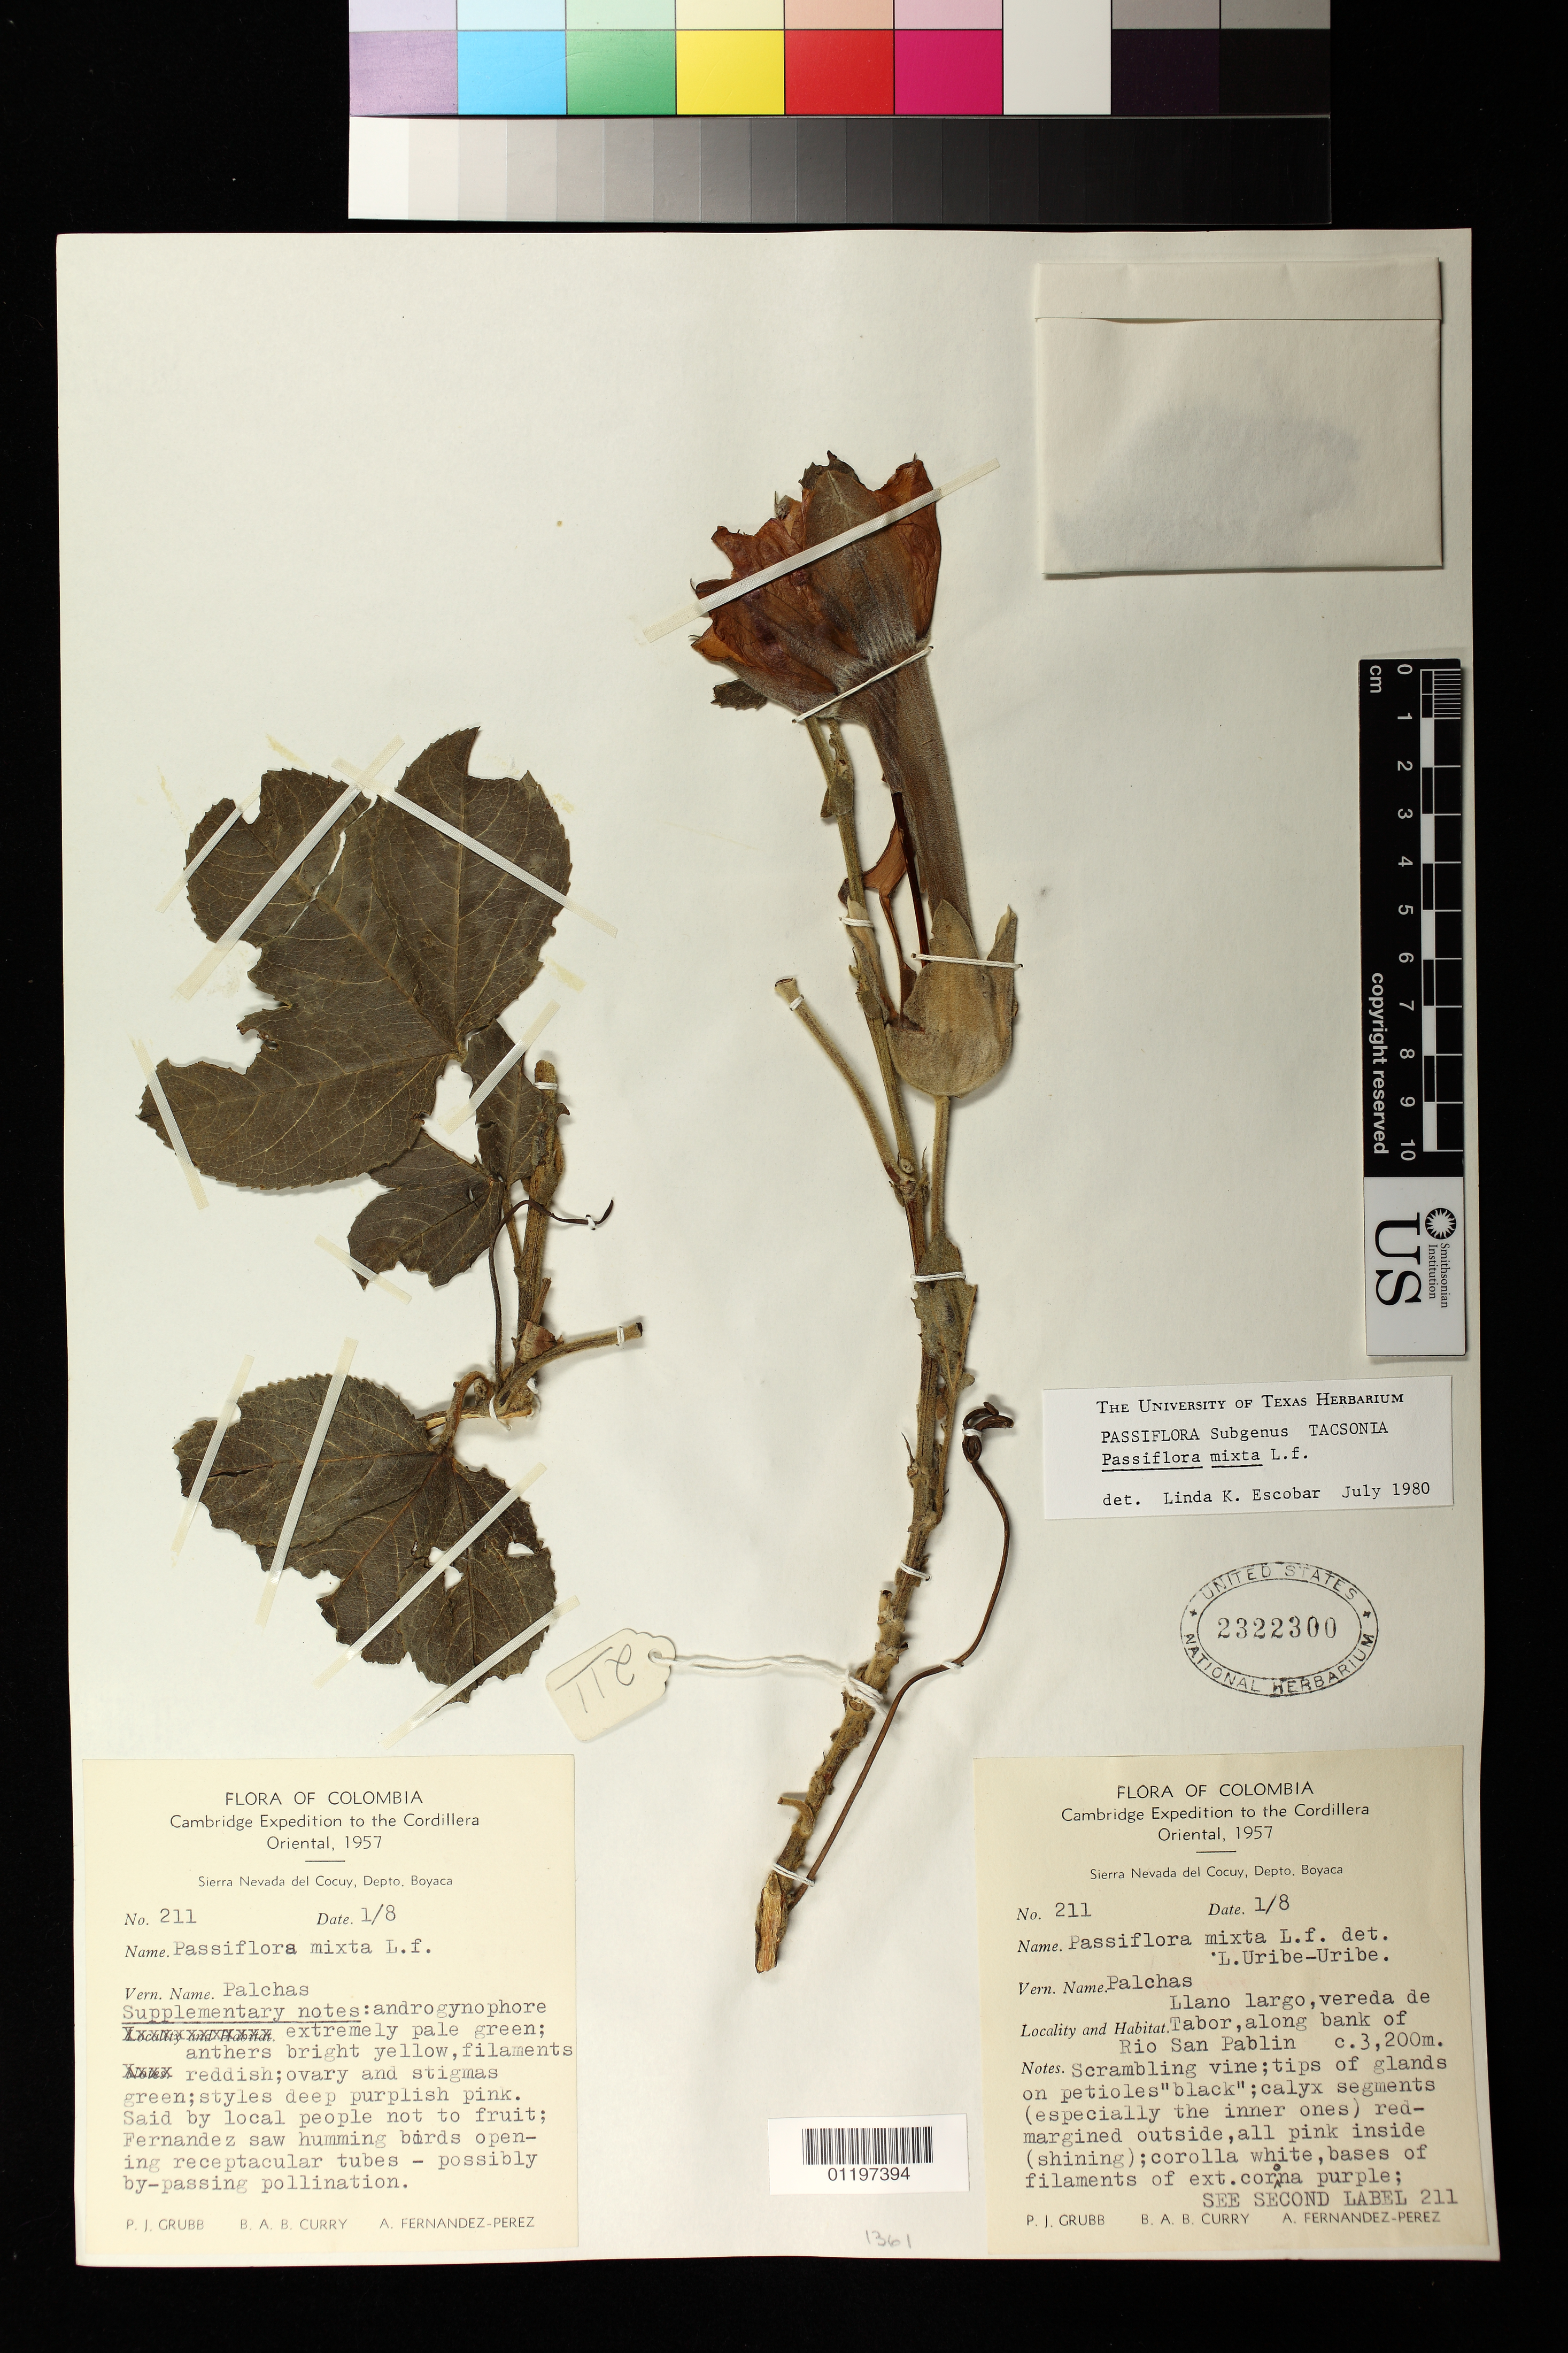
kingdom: Plantae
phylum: Tracheophyta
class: Magnoliopsida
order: Malpighiales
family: Passifloraceae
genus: Passiflora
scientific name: Passiflora mixta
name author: L. f.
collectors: P. J. Grubb, B. Curry & A. Fernández-Pérez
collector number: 211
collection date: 1957-01-08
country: Colombia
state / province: Boyacá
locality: Sierra Nevada del Cocuy, Tabor, along bank of Rio San Pablin. Cordillera Oriental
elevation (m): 3200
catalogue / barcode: US 2322300